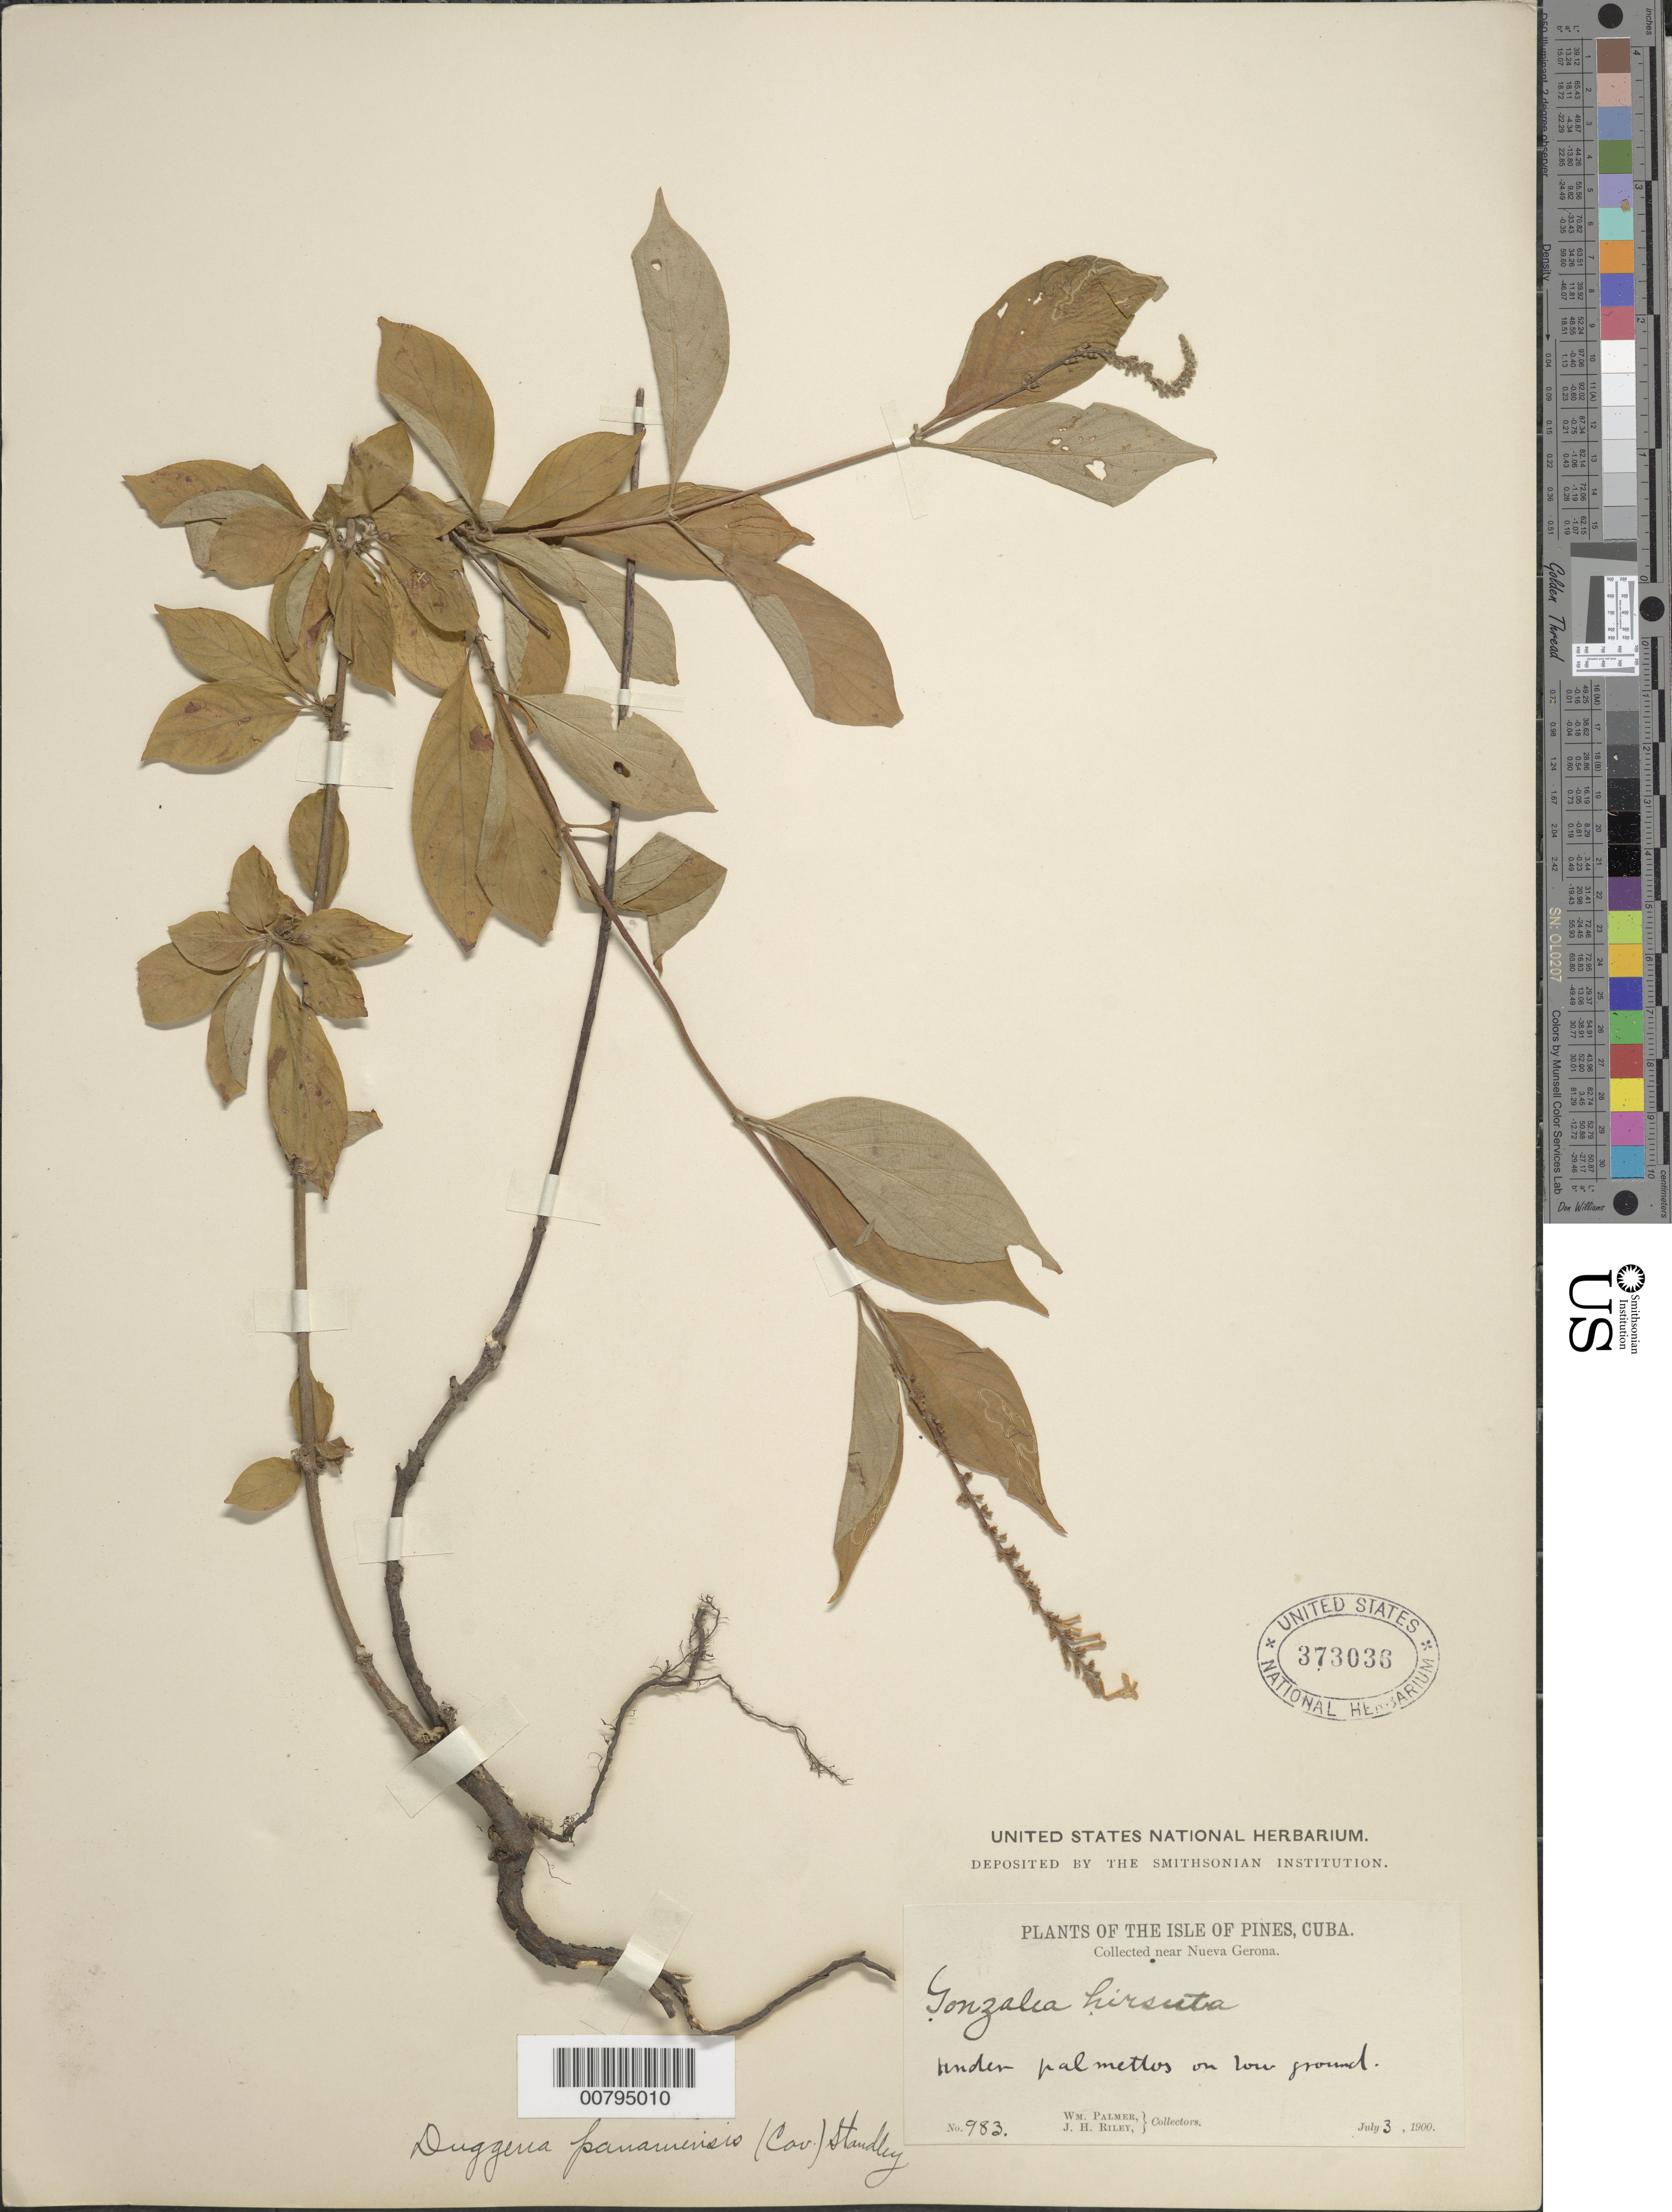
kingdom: Plantae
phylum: Tracheophyta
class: Magnoliopsida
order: Gentianales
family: Rubiaceae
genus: Gonzalagunia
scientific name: Gonzalagunia panamensis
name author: (Cav.) K. Schum.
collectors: W. Palmer & J. H. Riley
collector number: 983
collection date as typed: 03 Jul 1900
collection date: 1900-07-03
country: Cuba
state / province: Isla de La Juventud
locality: Near Nueva Gerona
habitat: Under palmettos on low ground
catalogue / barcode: US 373036